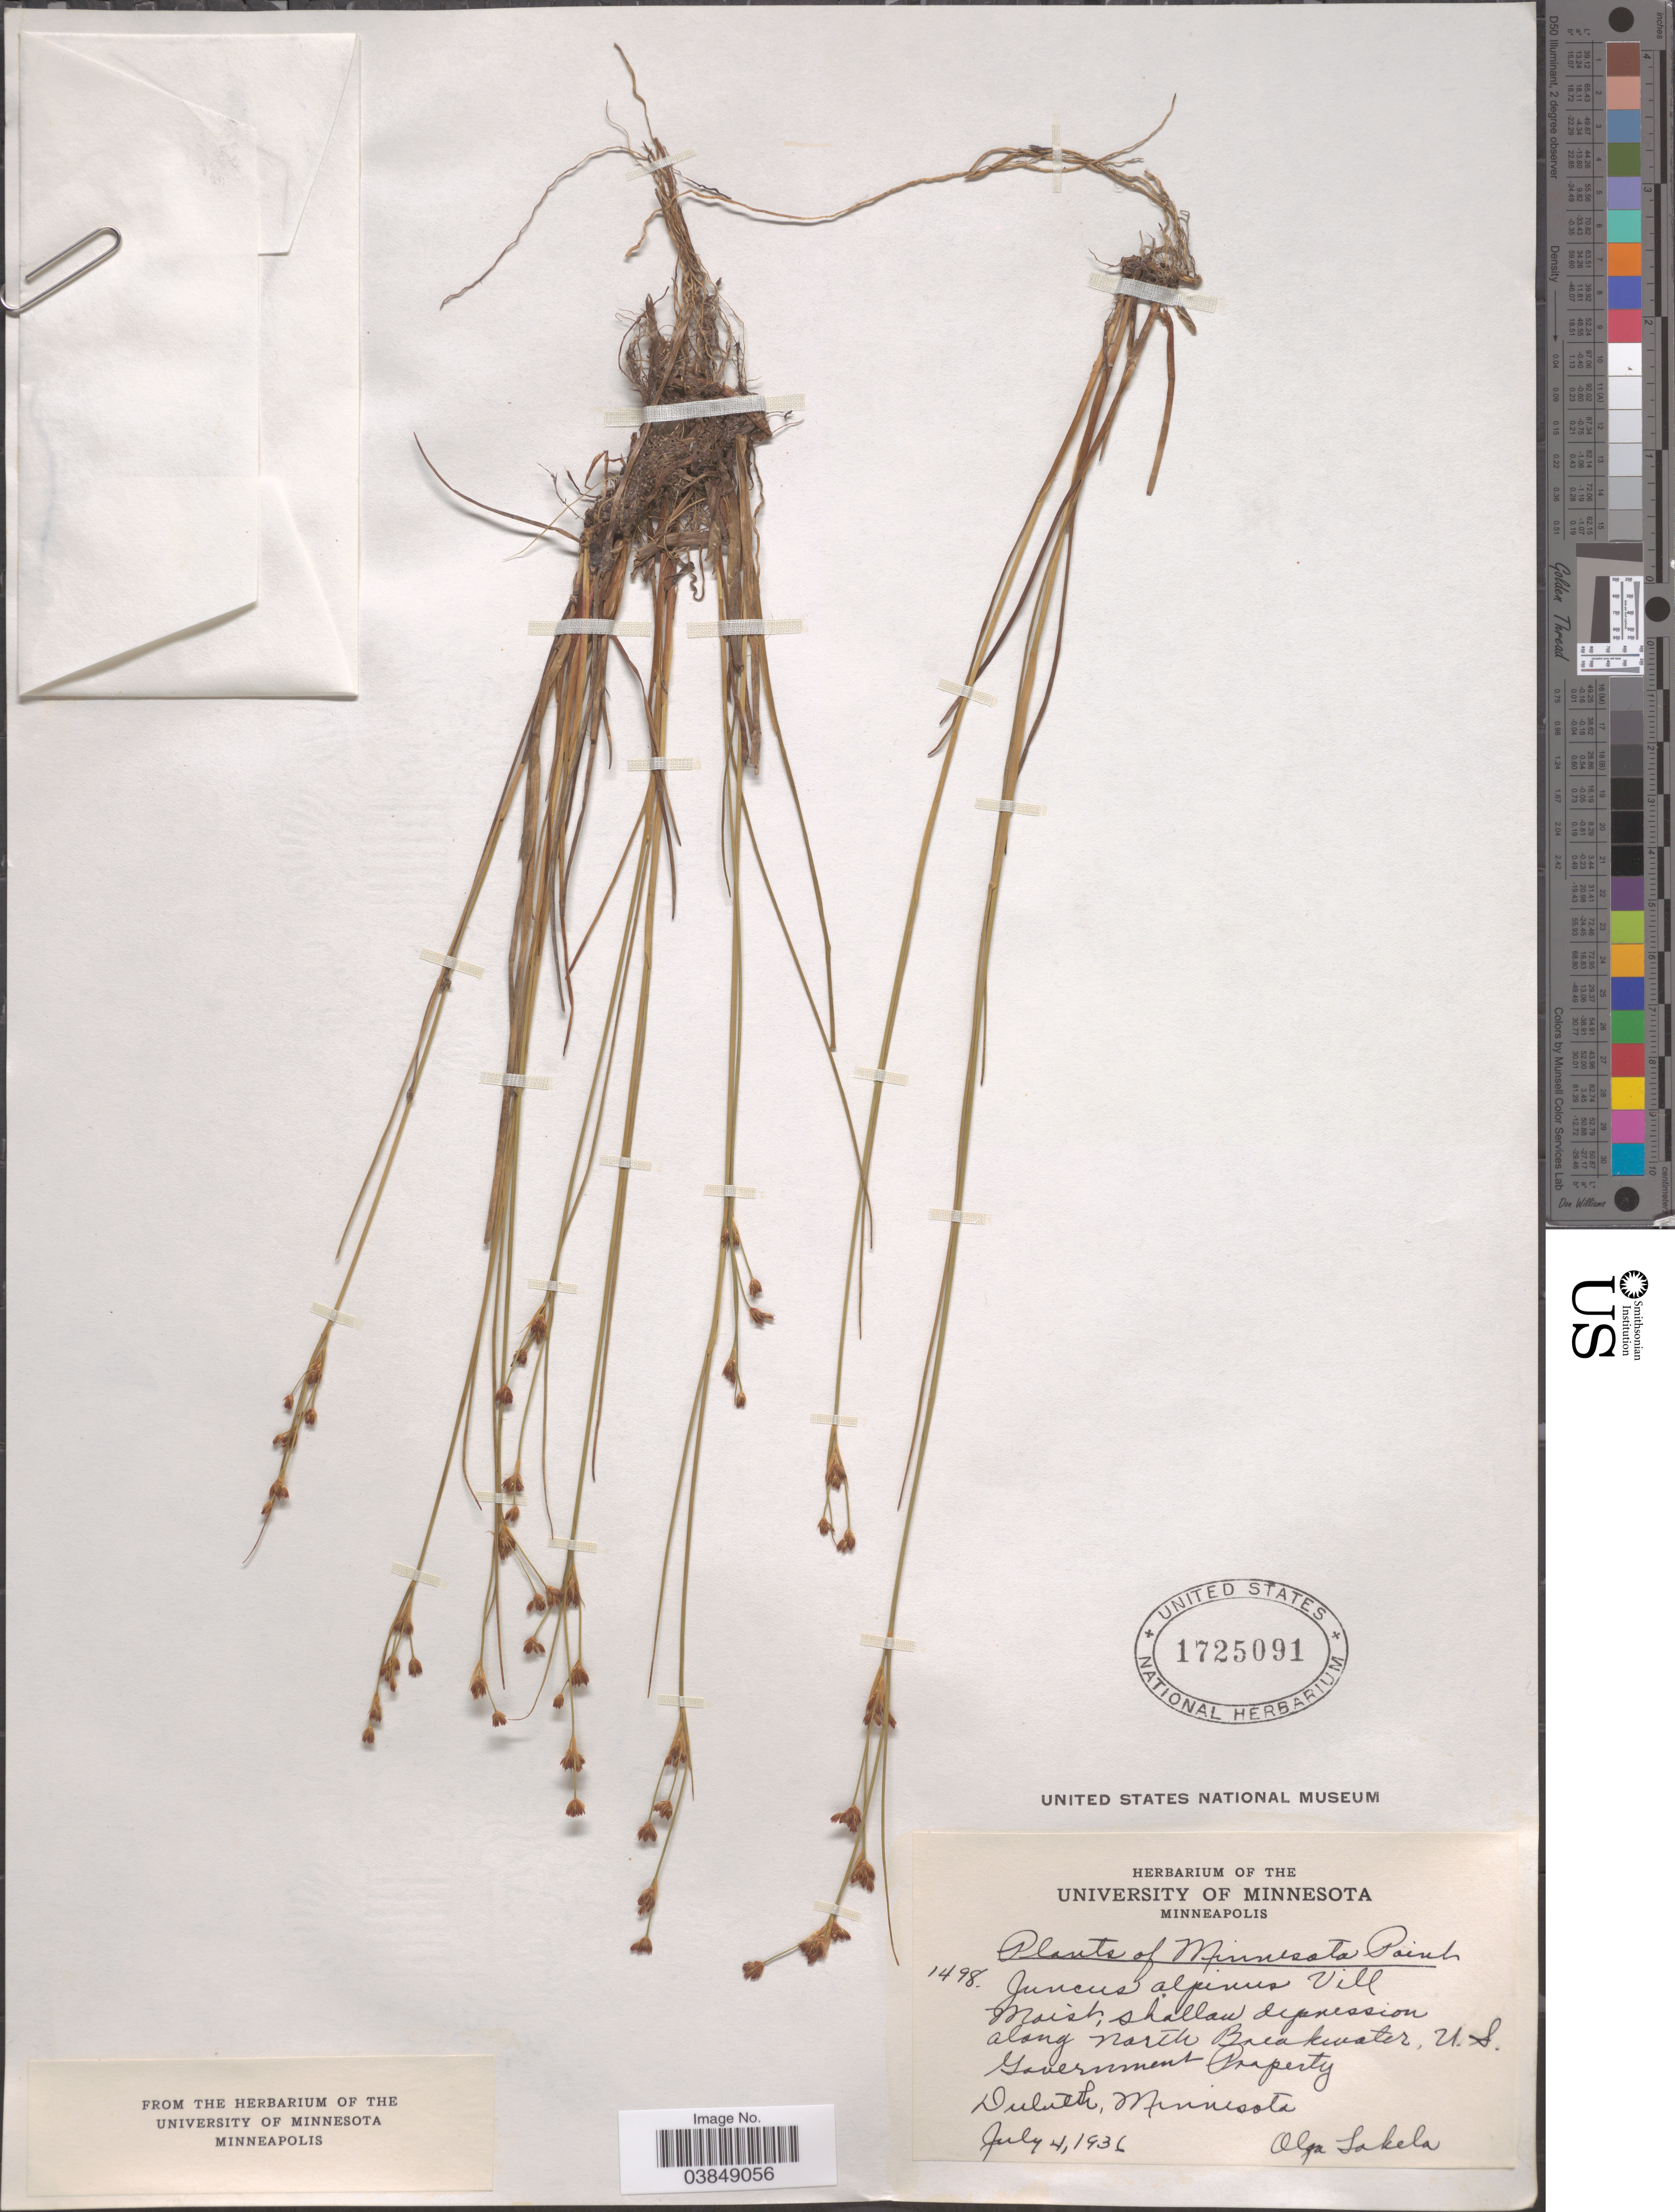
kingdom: Plantae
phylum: Tracheophyta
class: Liliopsida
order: Poales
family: Juncaceae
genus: Juncus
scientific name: Juncus alpinus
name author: Vill.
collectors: O. K. Lakela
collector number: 1498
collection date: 1936-07-04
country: United States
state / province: Minnesota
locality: Marsh shallow depression along North Breakwater, U.S. Government Property. Duluth.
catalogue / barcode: US 1725091